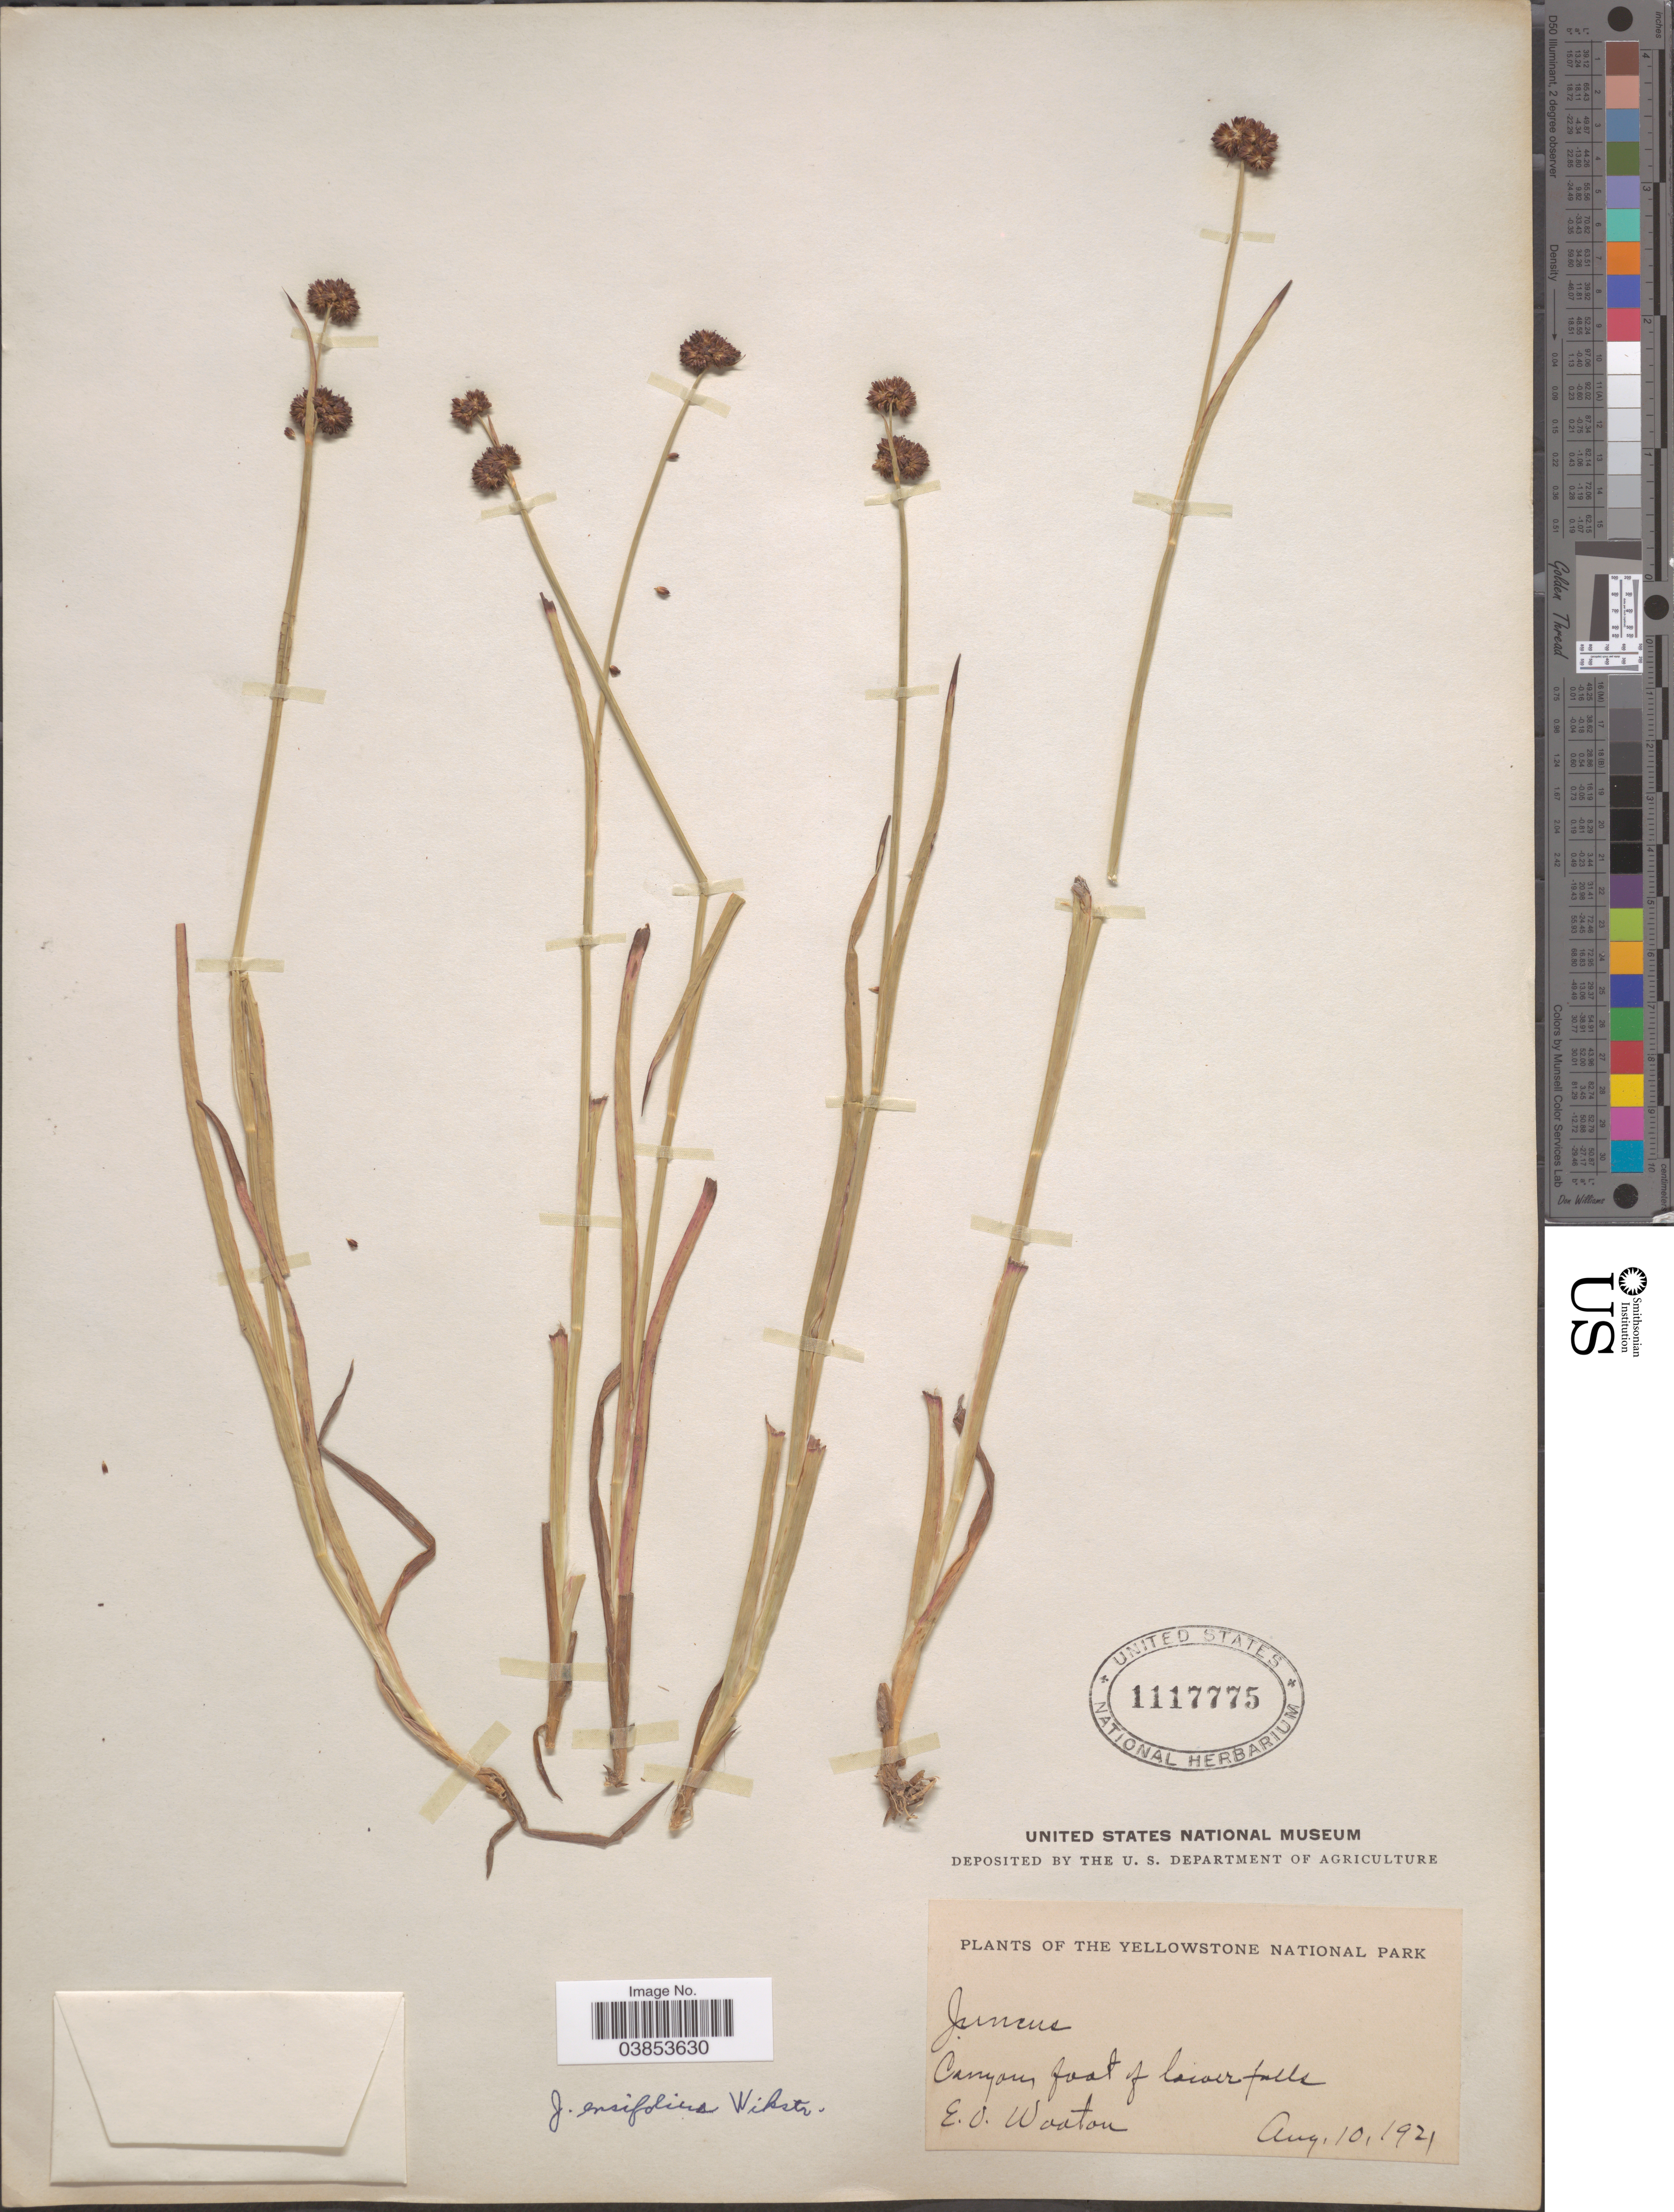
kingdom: Plantae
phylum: Tracheophyta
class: Liliopsida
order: Poales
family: Juncaceae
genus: Juncus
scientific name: Juncus ensifolius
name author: Wikstr.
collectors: E. O. Wooton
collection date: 1921-08-10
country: United States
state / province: Wyoming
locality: Yellowstone National Park. Canyon foot of lower falls.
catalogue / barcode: US 1117775